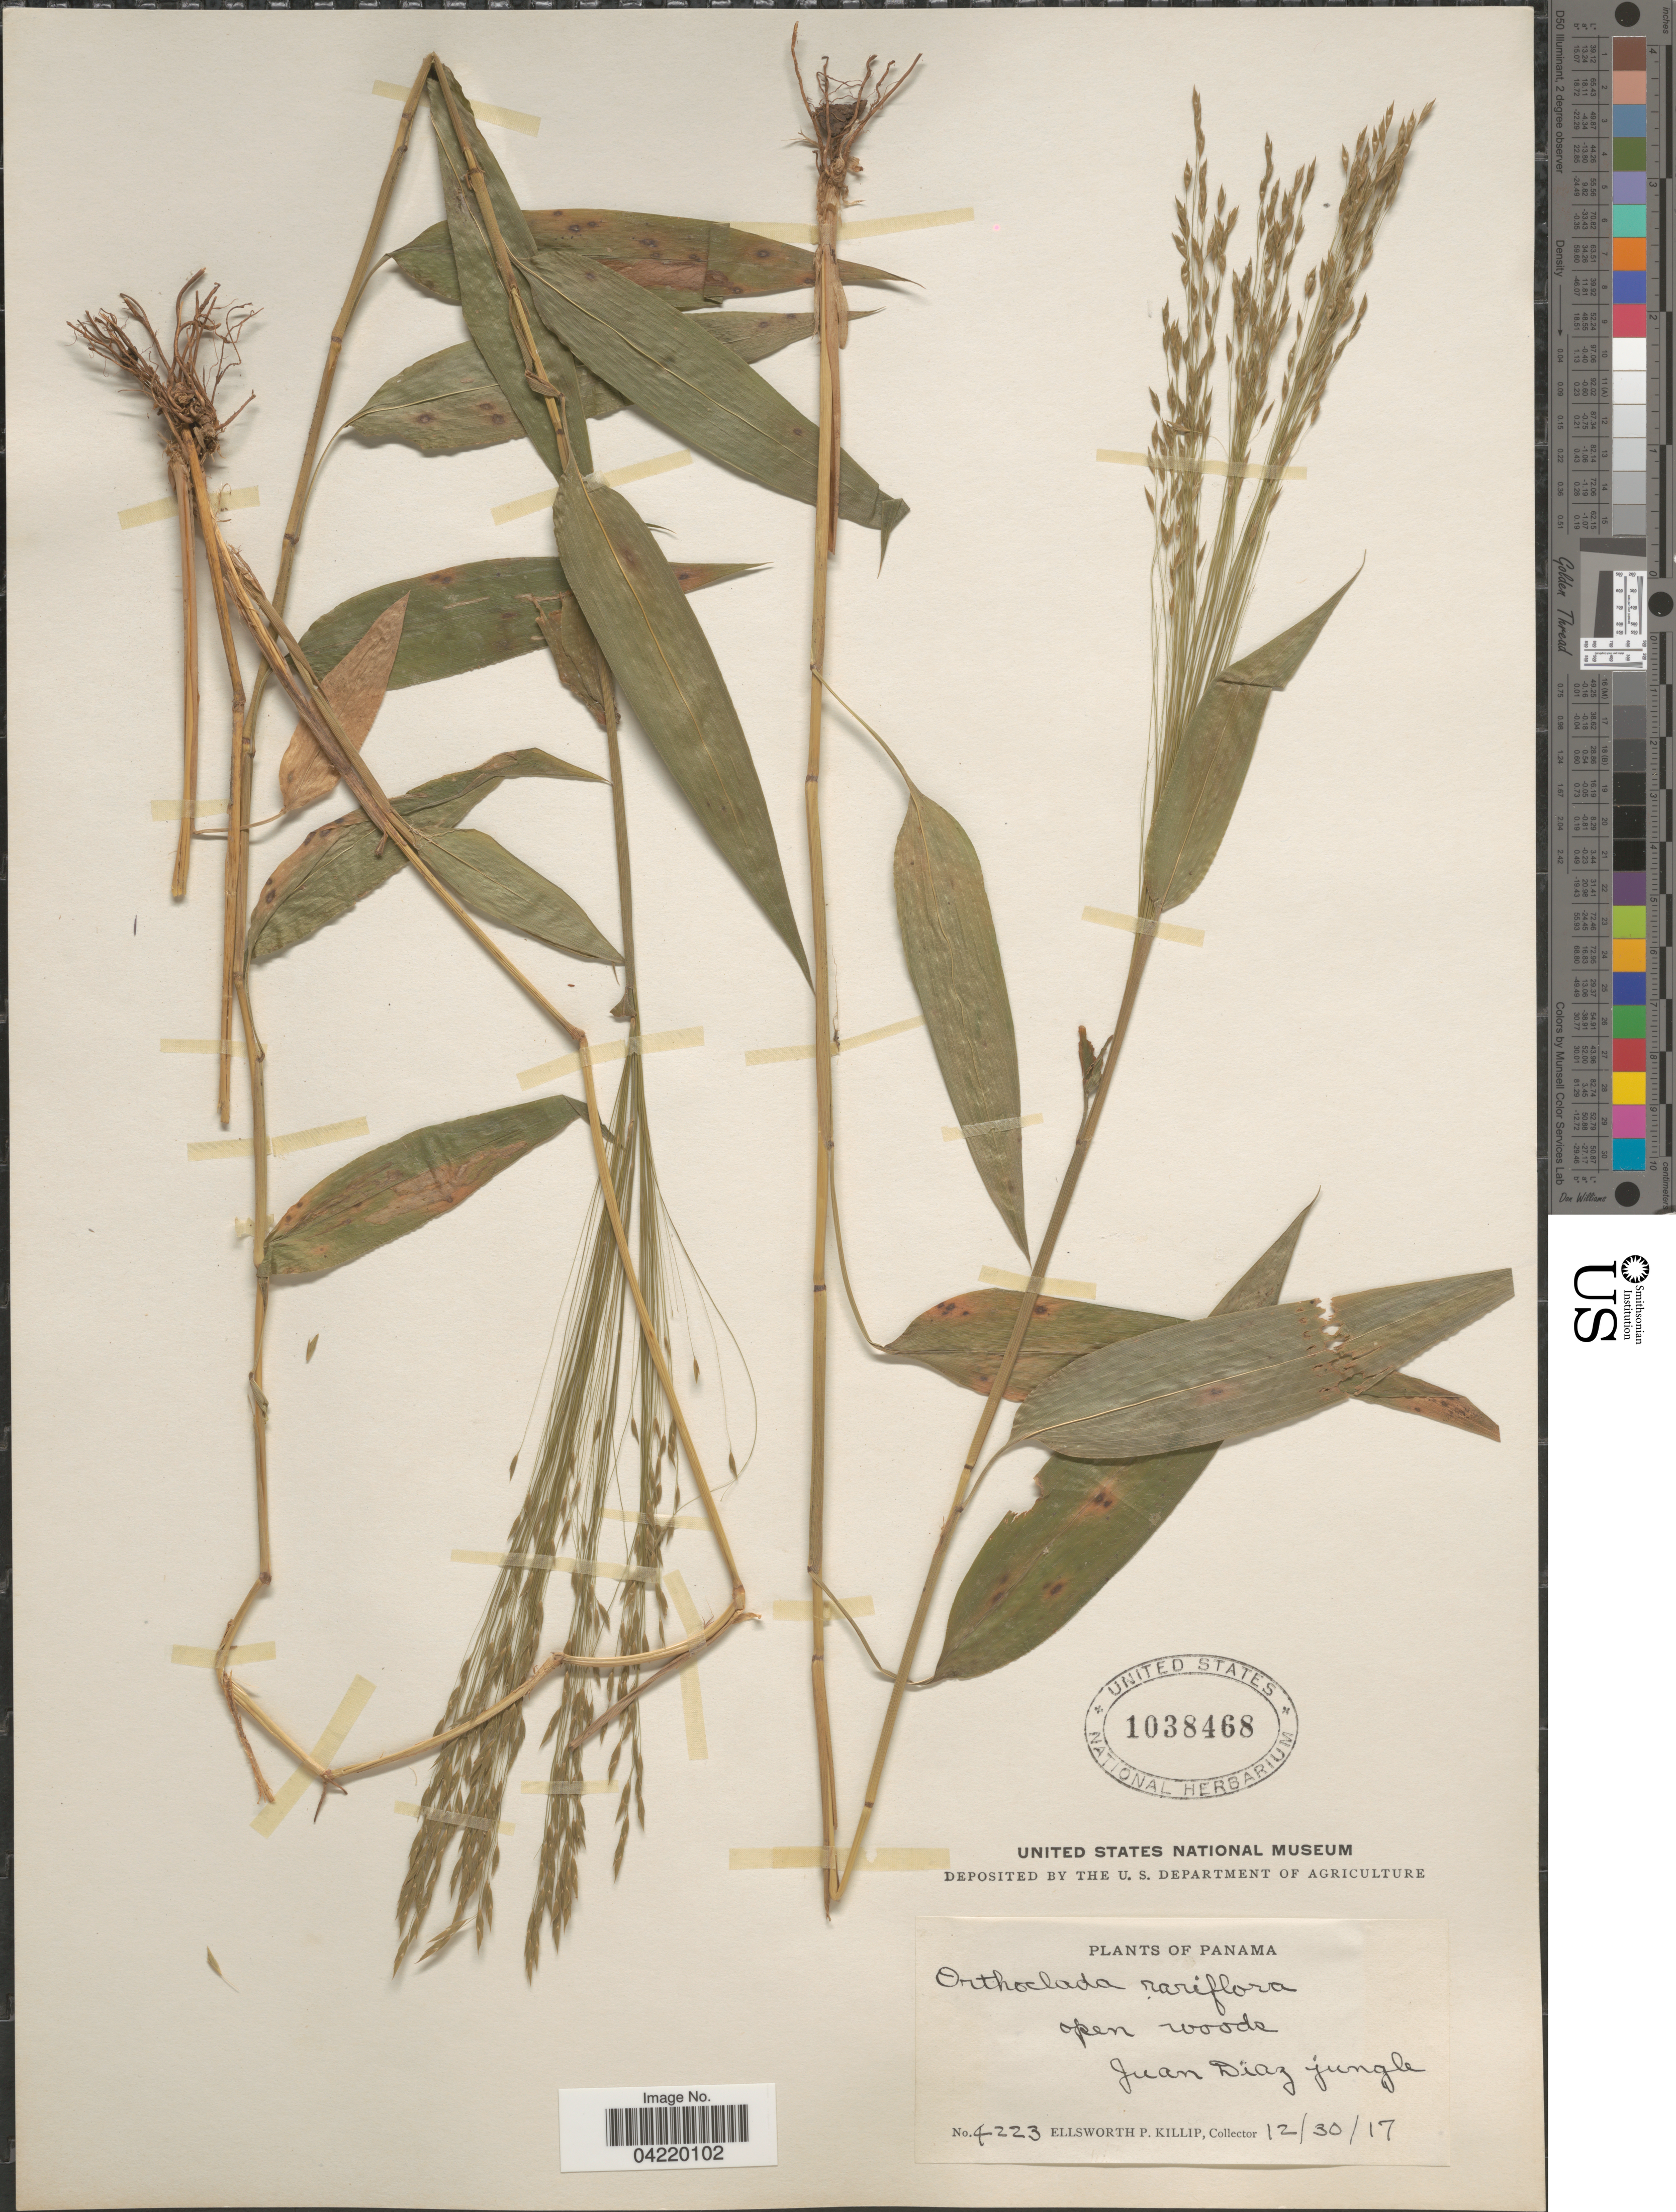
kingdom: Plantae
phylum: Tracheophyta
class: Liliopsida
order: Poales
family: Poaceae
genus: Orthoclada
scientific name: Orthoclada laxa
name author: P. Beauv.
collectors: E. P. Killip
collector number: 4223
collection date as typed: Transcribed d/m/y: 30/12/17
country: Panama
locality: Open woods, Juan Diaz jungle.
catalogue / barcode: US 1038468